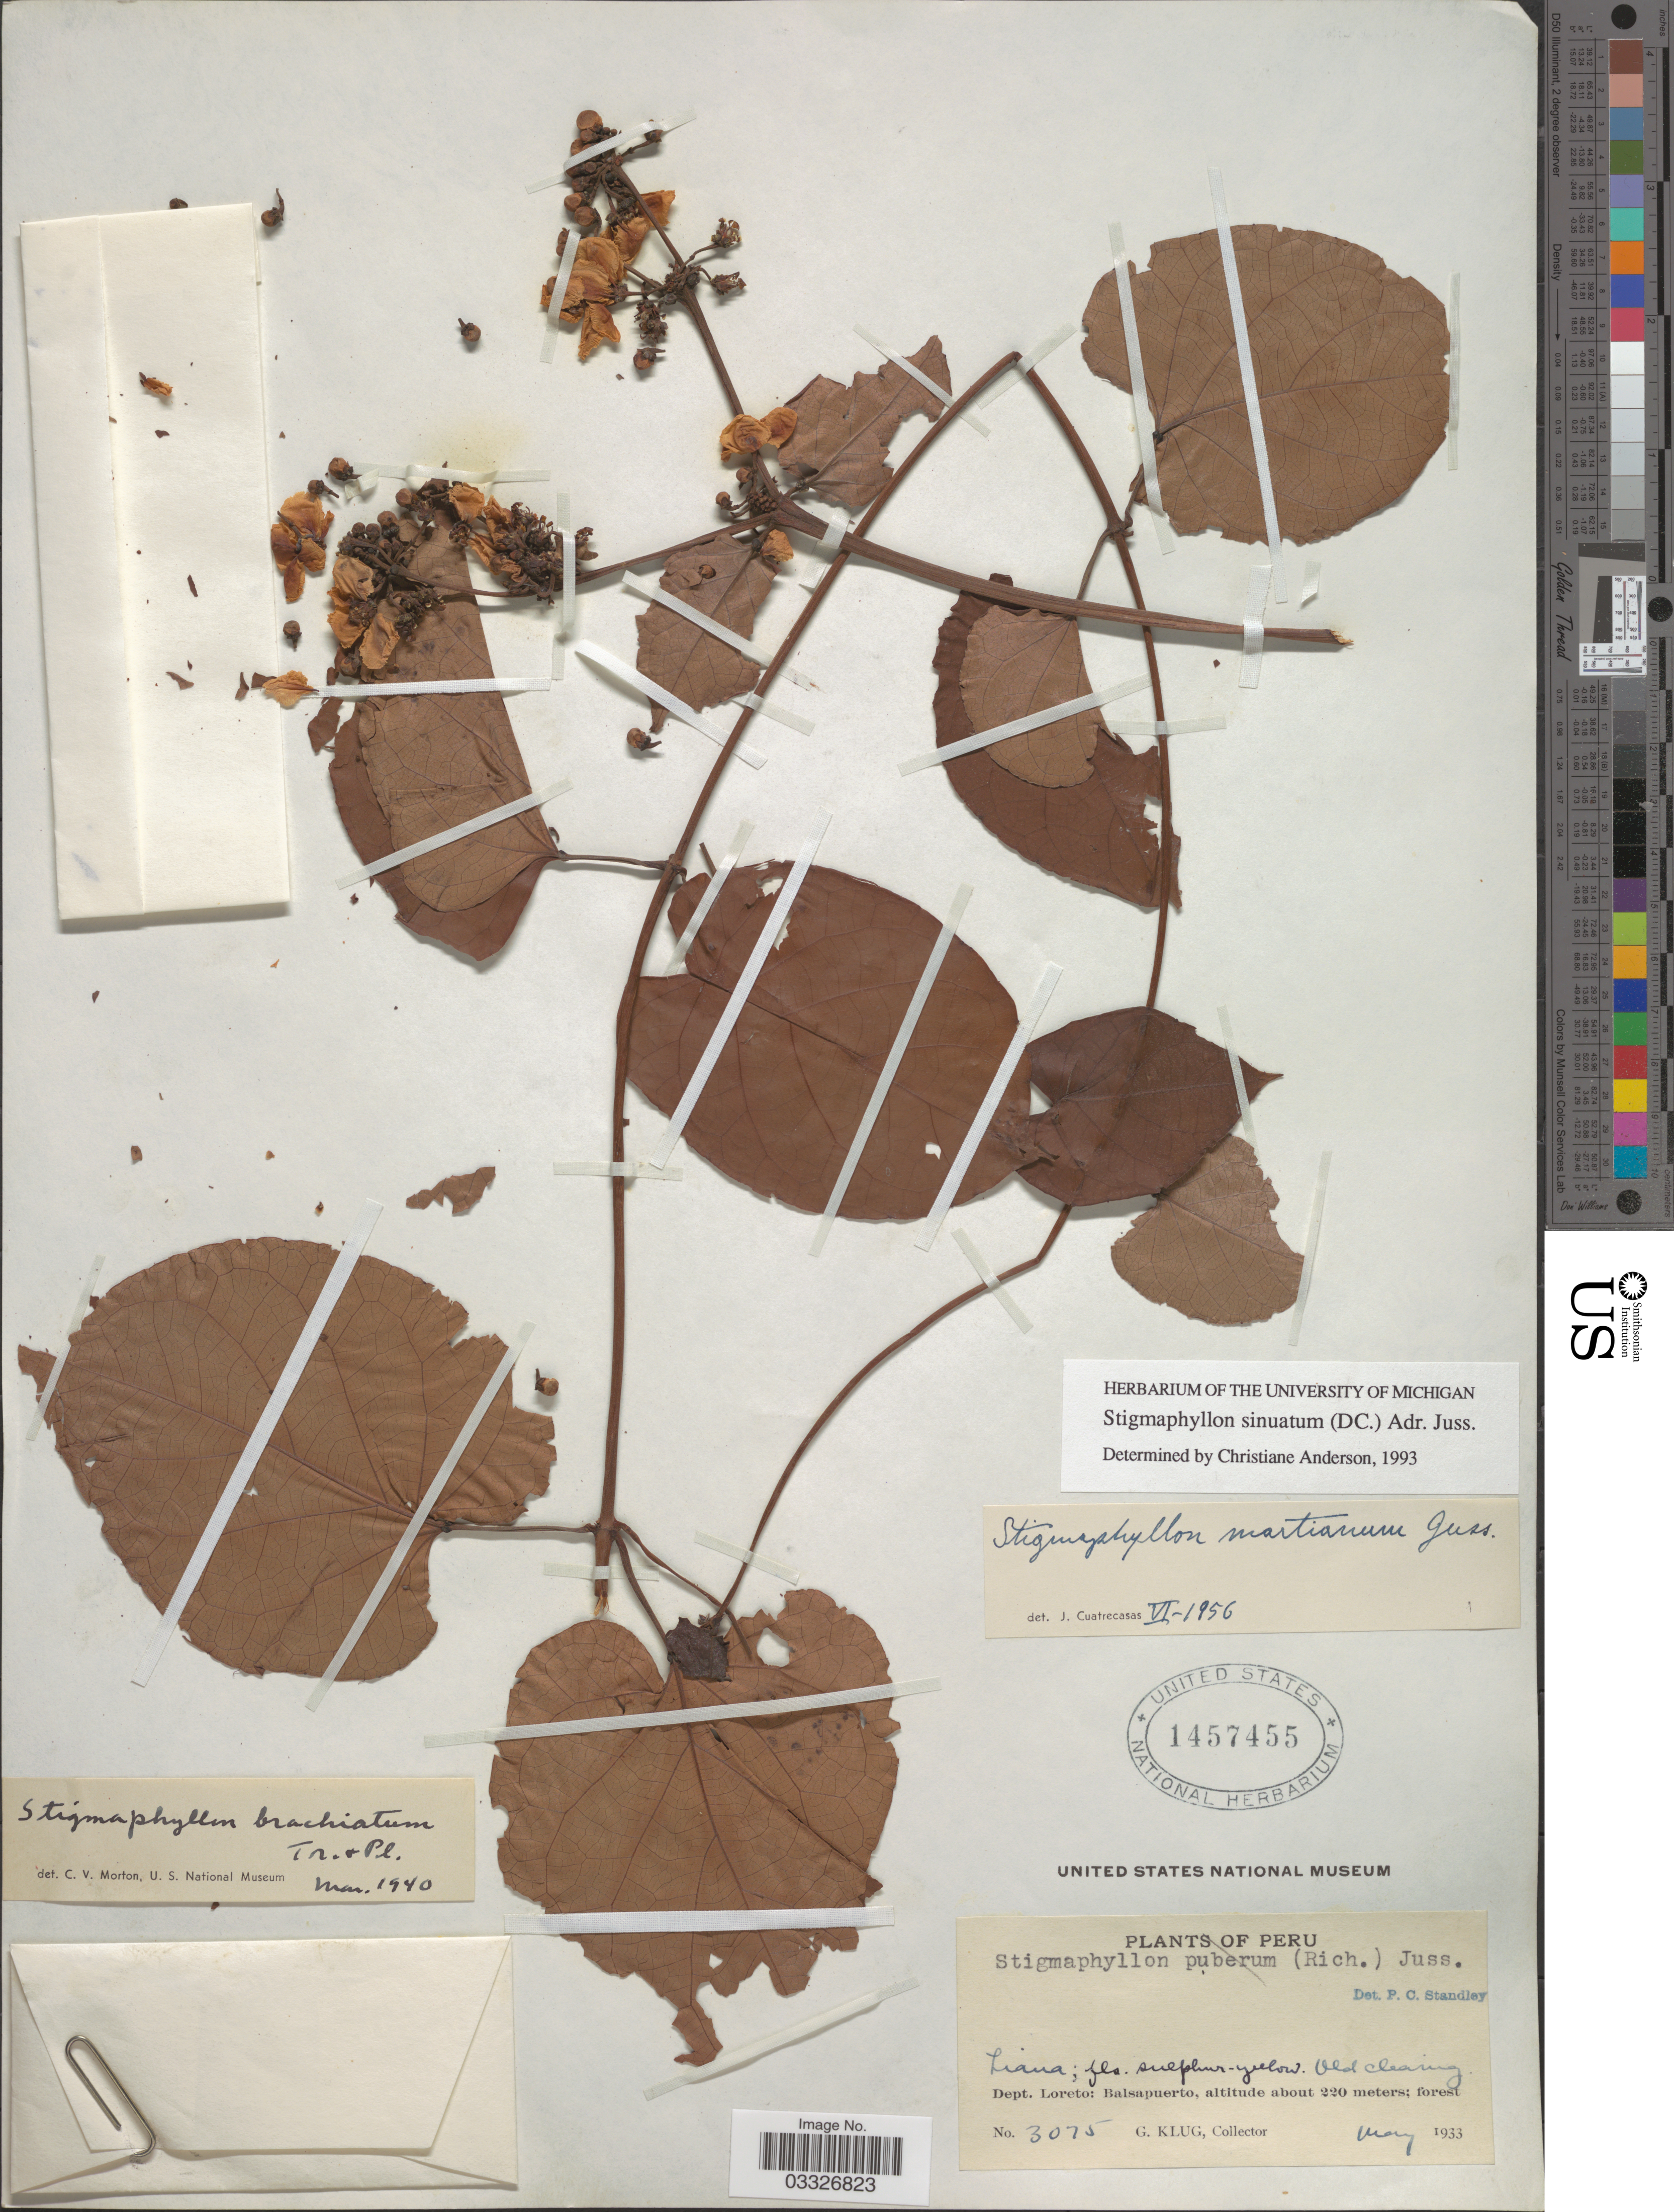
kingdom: Plantae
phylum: Tracheophyta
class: Magnoliopsida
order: Malpighiales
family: Malpighiaceae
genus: Stigmaphyllon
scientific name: Stigmaphyllon sinuatum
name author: (DC.) A. Juss.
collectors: G. Klug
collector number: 3075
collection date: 1933-05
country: Peru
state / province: Loreto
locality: Dept. Loreto: Balsapuerto.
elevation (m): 220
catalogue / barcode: US 1457455